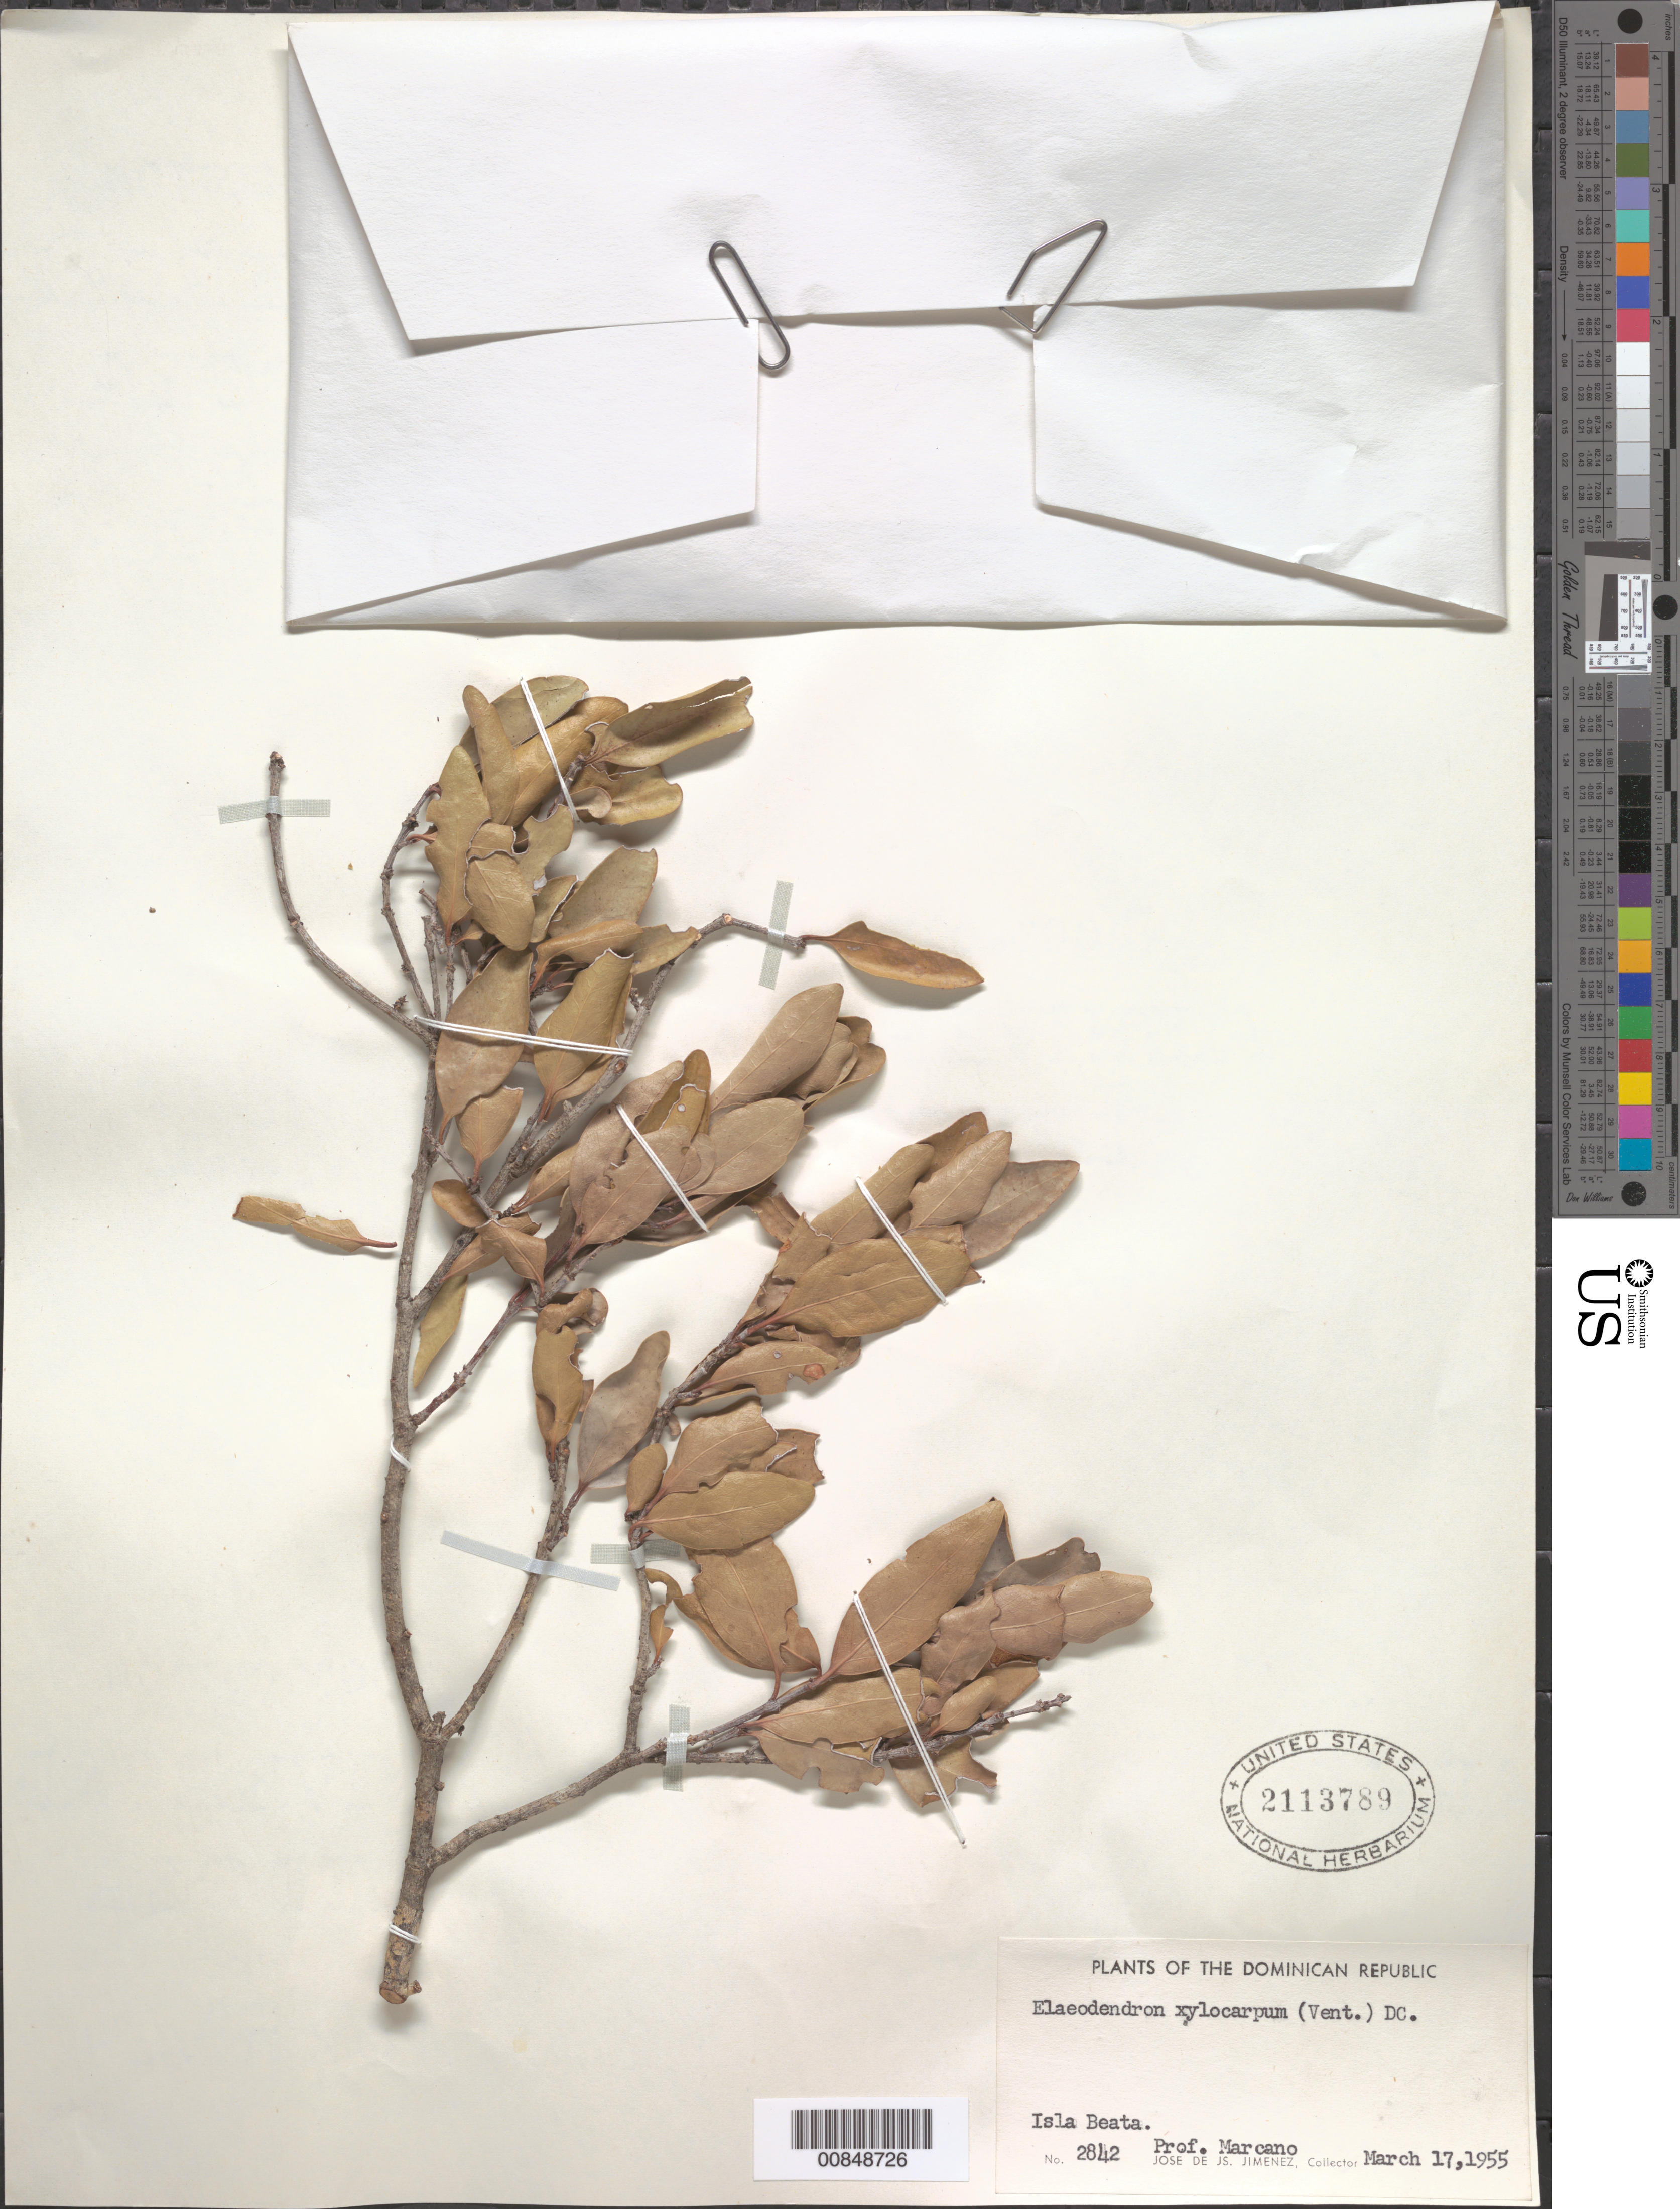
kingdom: Plantae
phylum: Tracheophyta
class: Magnoliopsida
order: Celastrales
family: Celastraceae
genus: Elaeodendron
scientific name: Elaeodendron xylocarpum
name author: (Vent.) DC.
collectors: J. J. Jiménez Almonte & E. J. Marcano F.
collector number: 2842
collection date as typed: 17 Mar 1955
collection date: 1955-03-17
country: Dominican Republic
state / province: Barahona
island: Isla Beata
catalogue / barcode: US 2113789